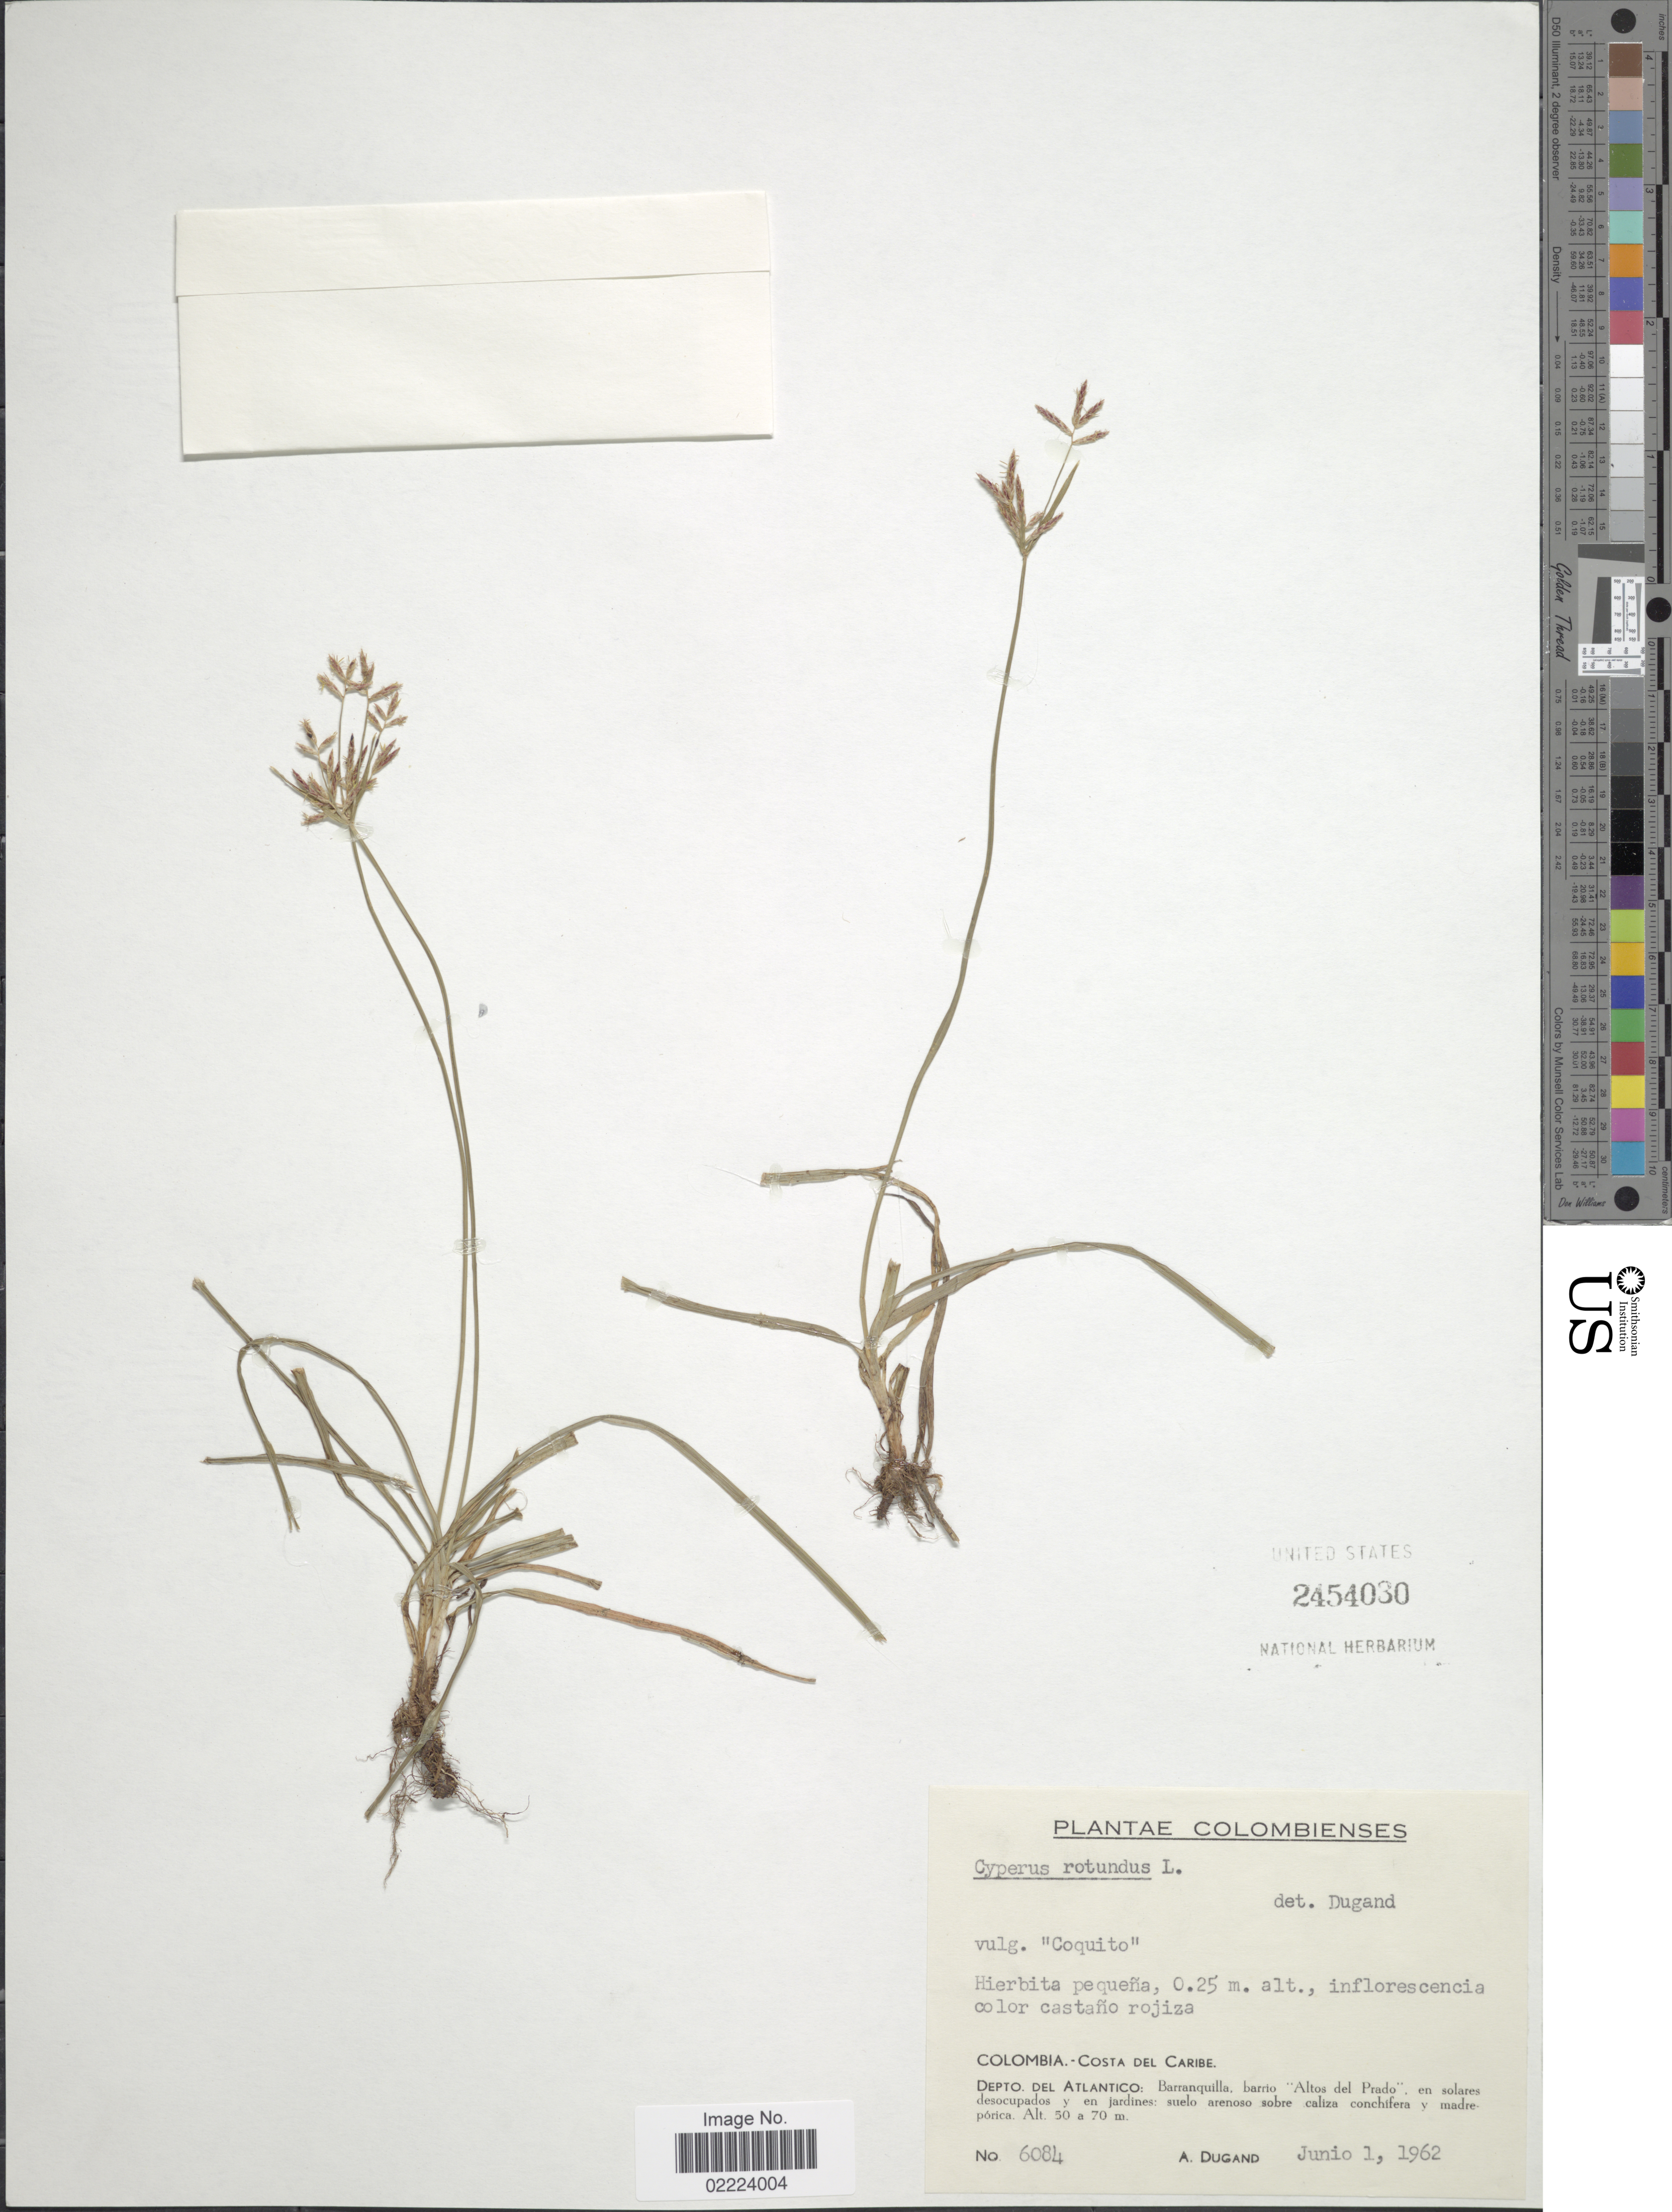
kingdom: Plantae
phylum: Tracheophyta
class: Liliopsida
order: Poales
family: Cyperaceae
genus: Cyperus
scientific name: Cyperus rotundus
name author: L.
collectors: A. Dugand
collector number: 6084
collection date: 1962-06-01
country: Colombia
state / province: Atlántico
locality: Colombia, Costa del Caribe, Depto. del Atlantico: Barranquilla, barrio Altos del Prado, en solares desocupados y en jardines: suelo arenoso sobre caliza cocgifera y madre porica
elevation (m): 50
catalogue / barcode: US 2454030